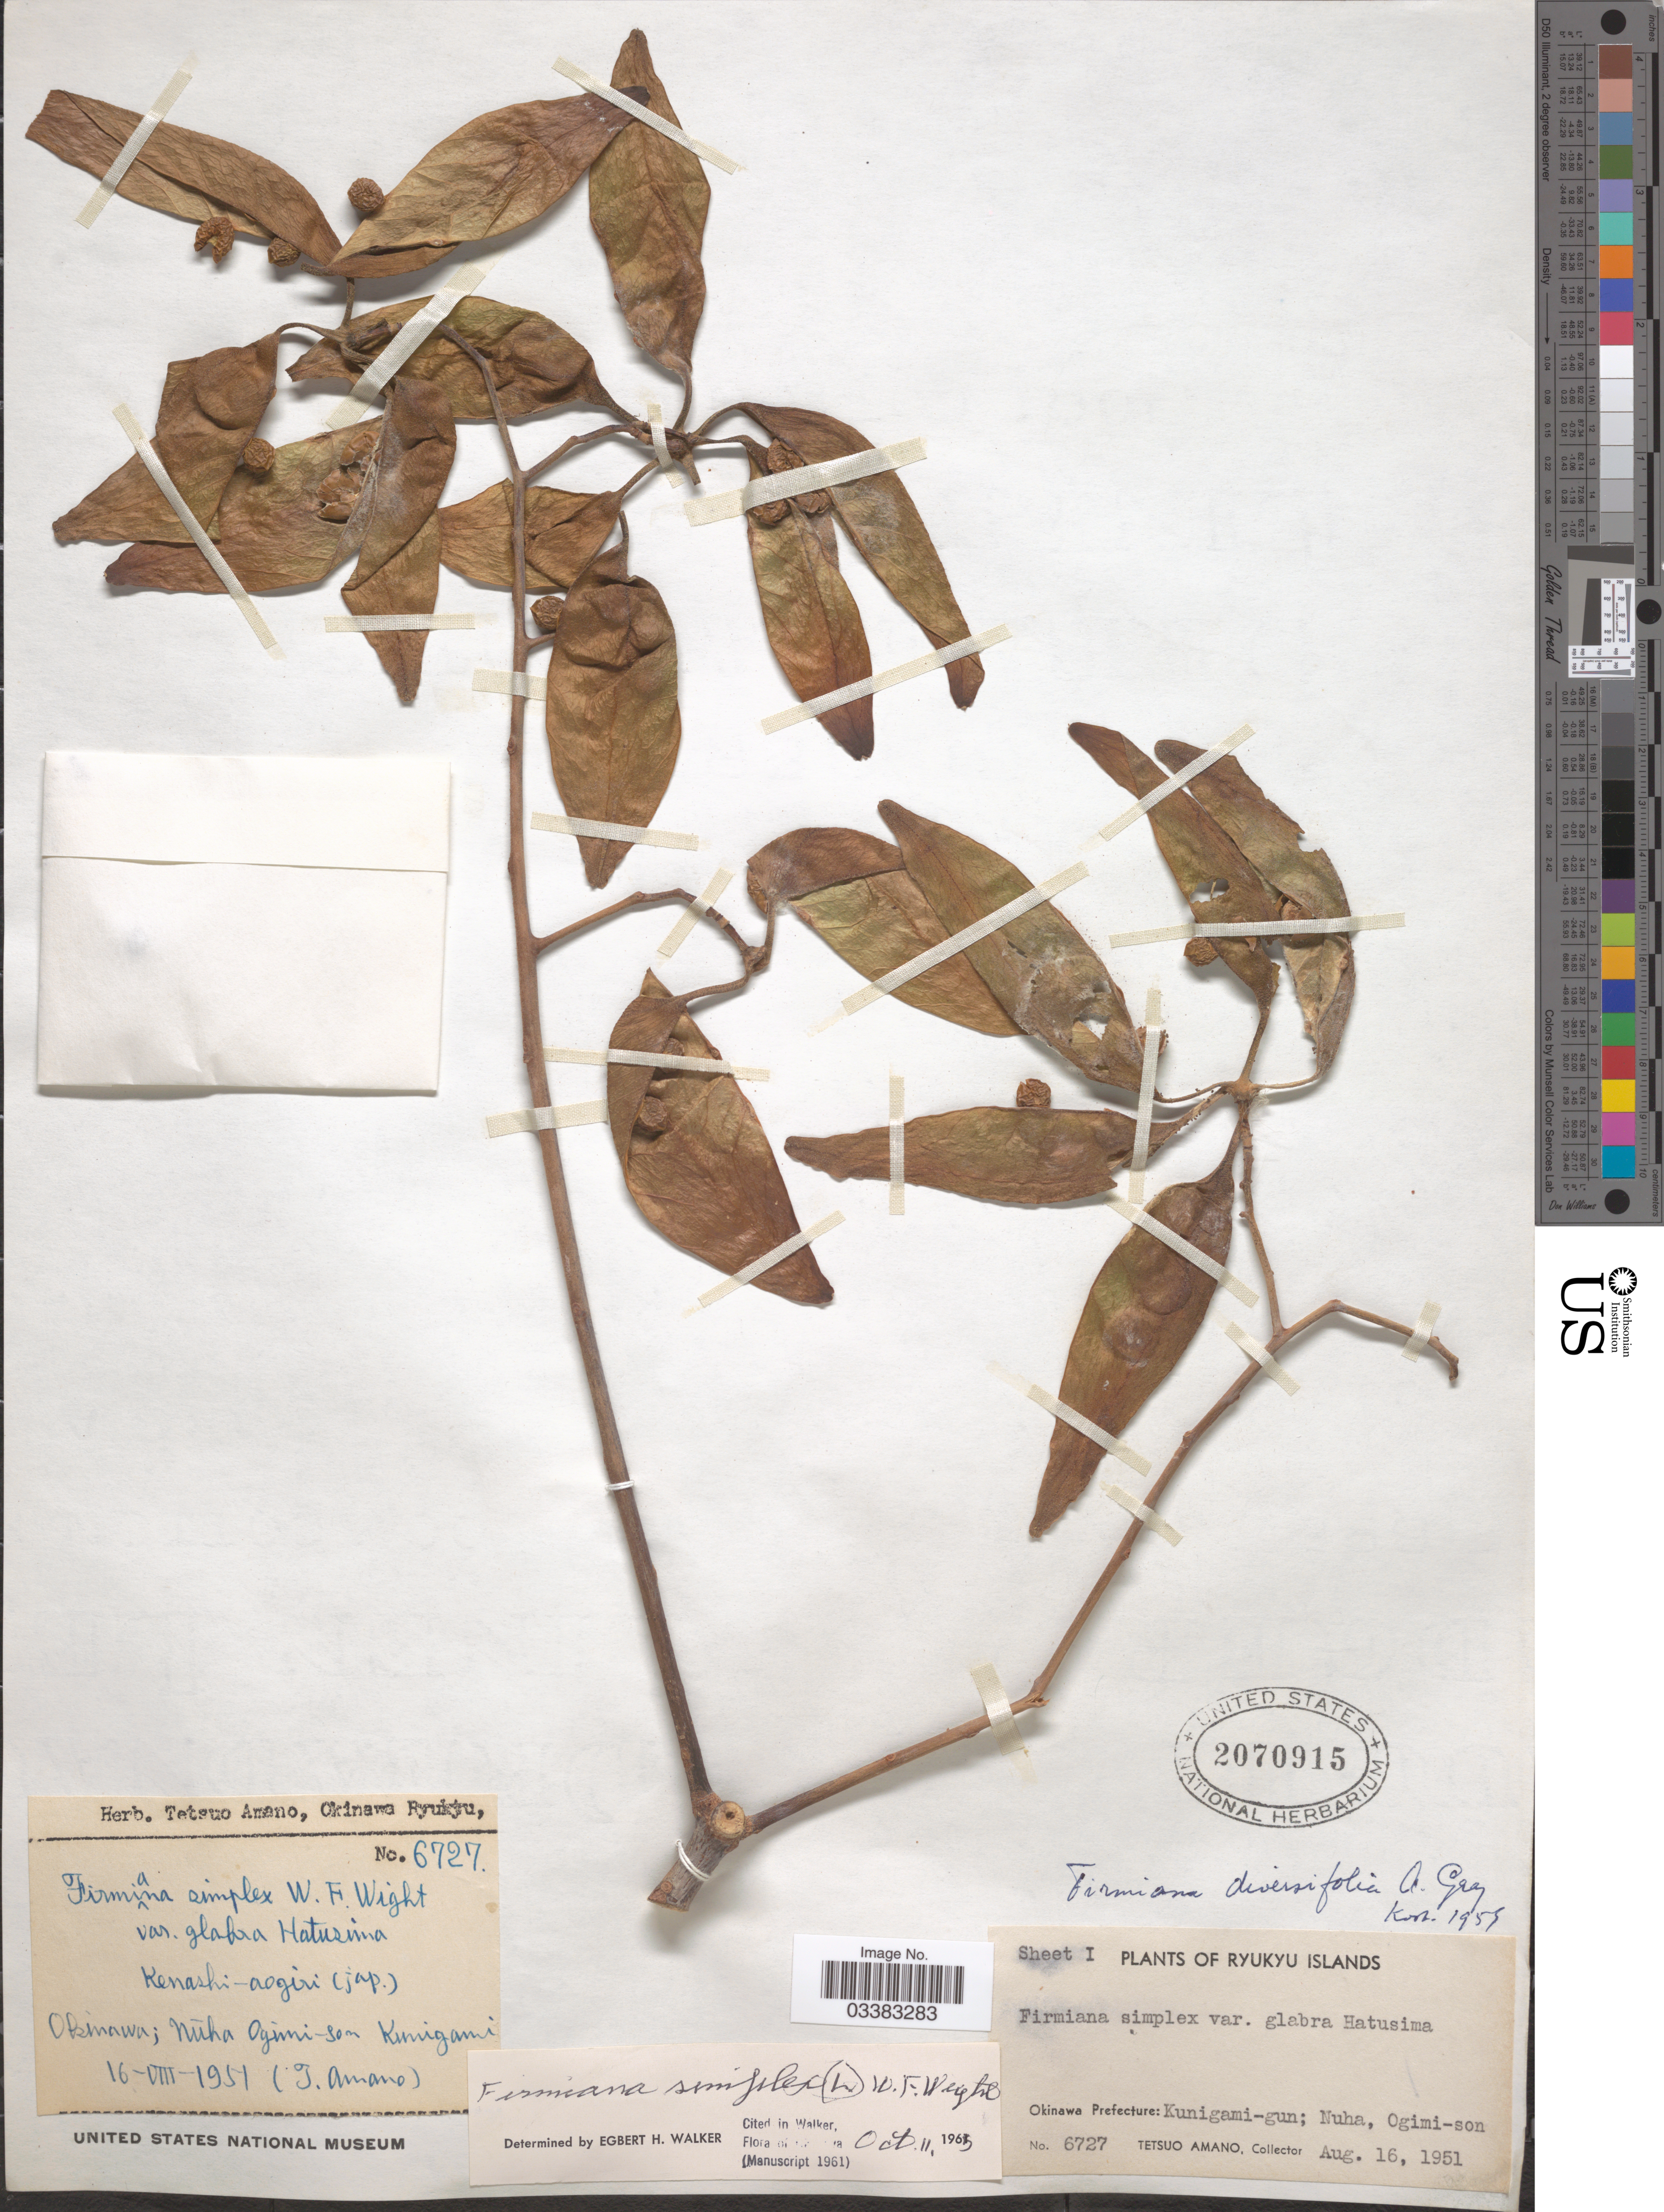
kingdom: Plantae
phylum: Tracheophyta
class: Magnoliopsida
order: Malvales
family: Malvaceae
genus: Firmiana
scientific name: Firmiana simplex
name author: (L.) W. Wight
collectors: T. Amano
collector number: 6727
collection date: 1951-08-16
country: Japan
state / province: Okinawa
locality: Ryukyu Islands. Okinawa Prefecture: Kunigami-gun; Nuha, Ogimi-son. Nüha Ogimi-son Kunigami.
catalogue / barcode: US 2070915